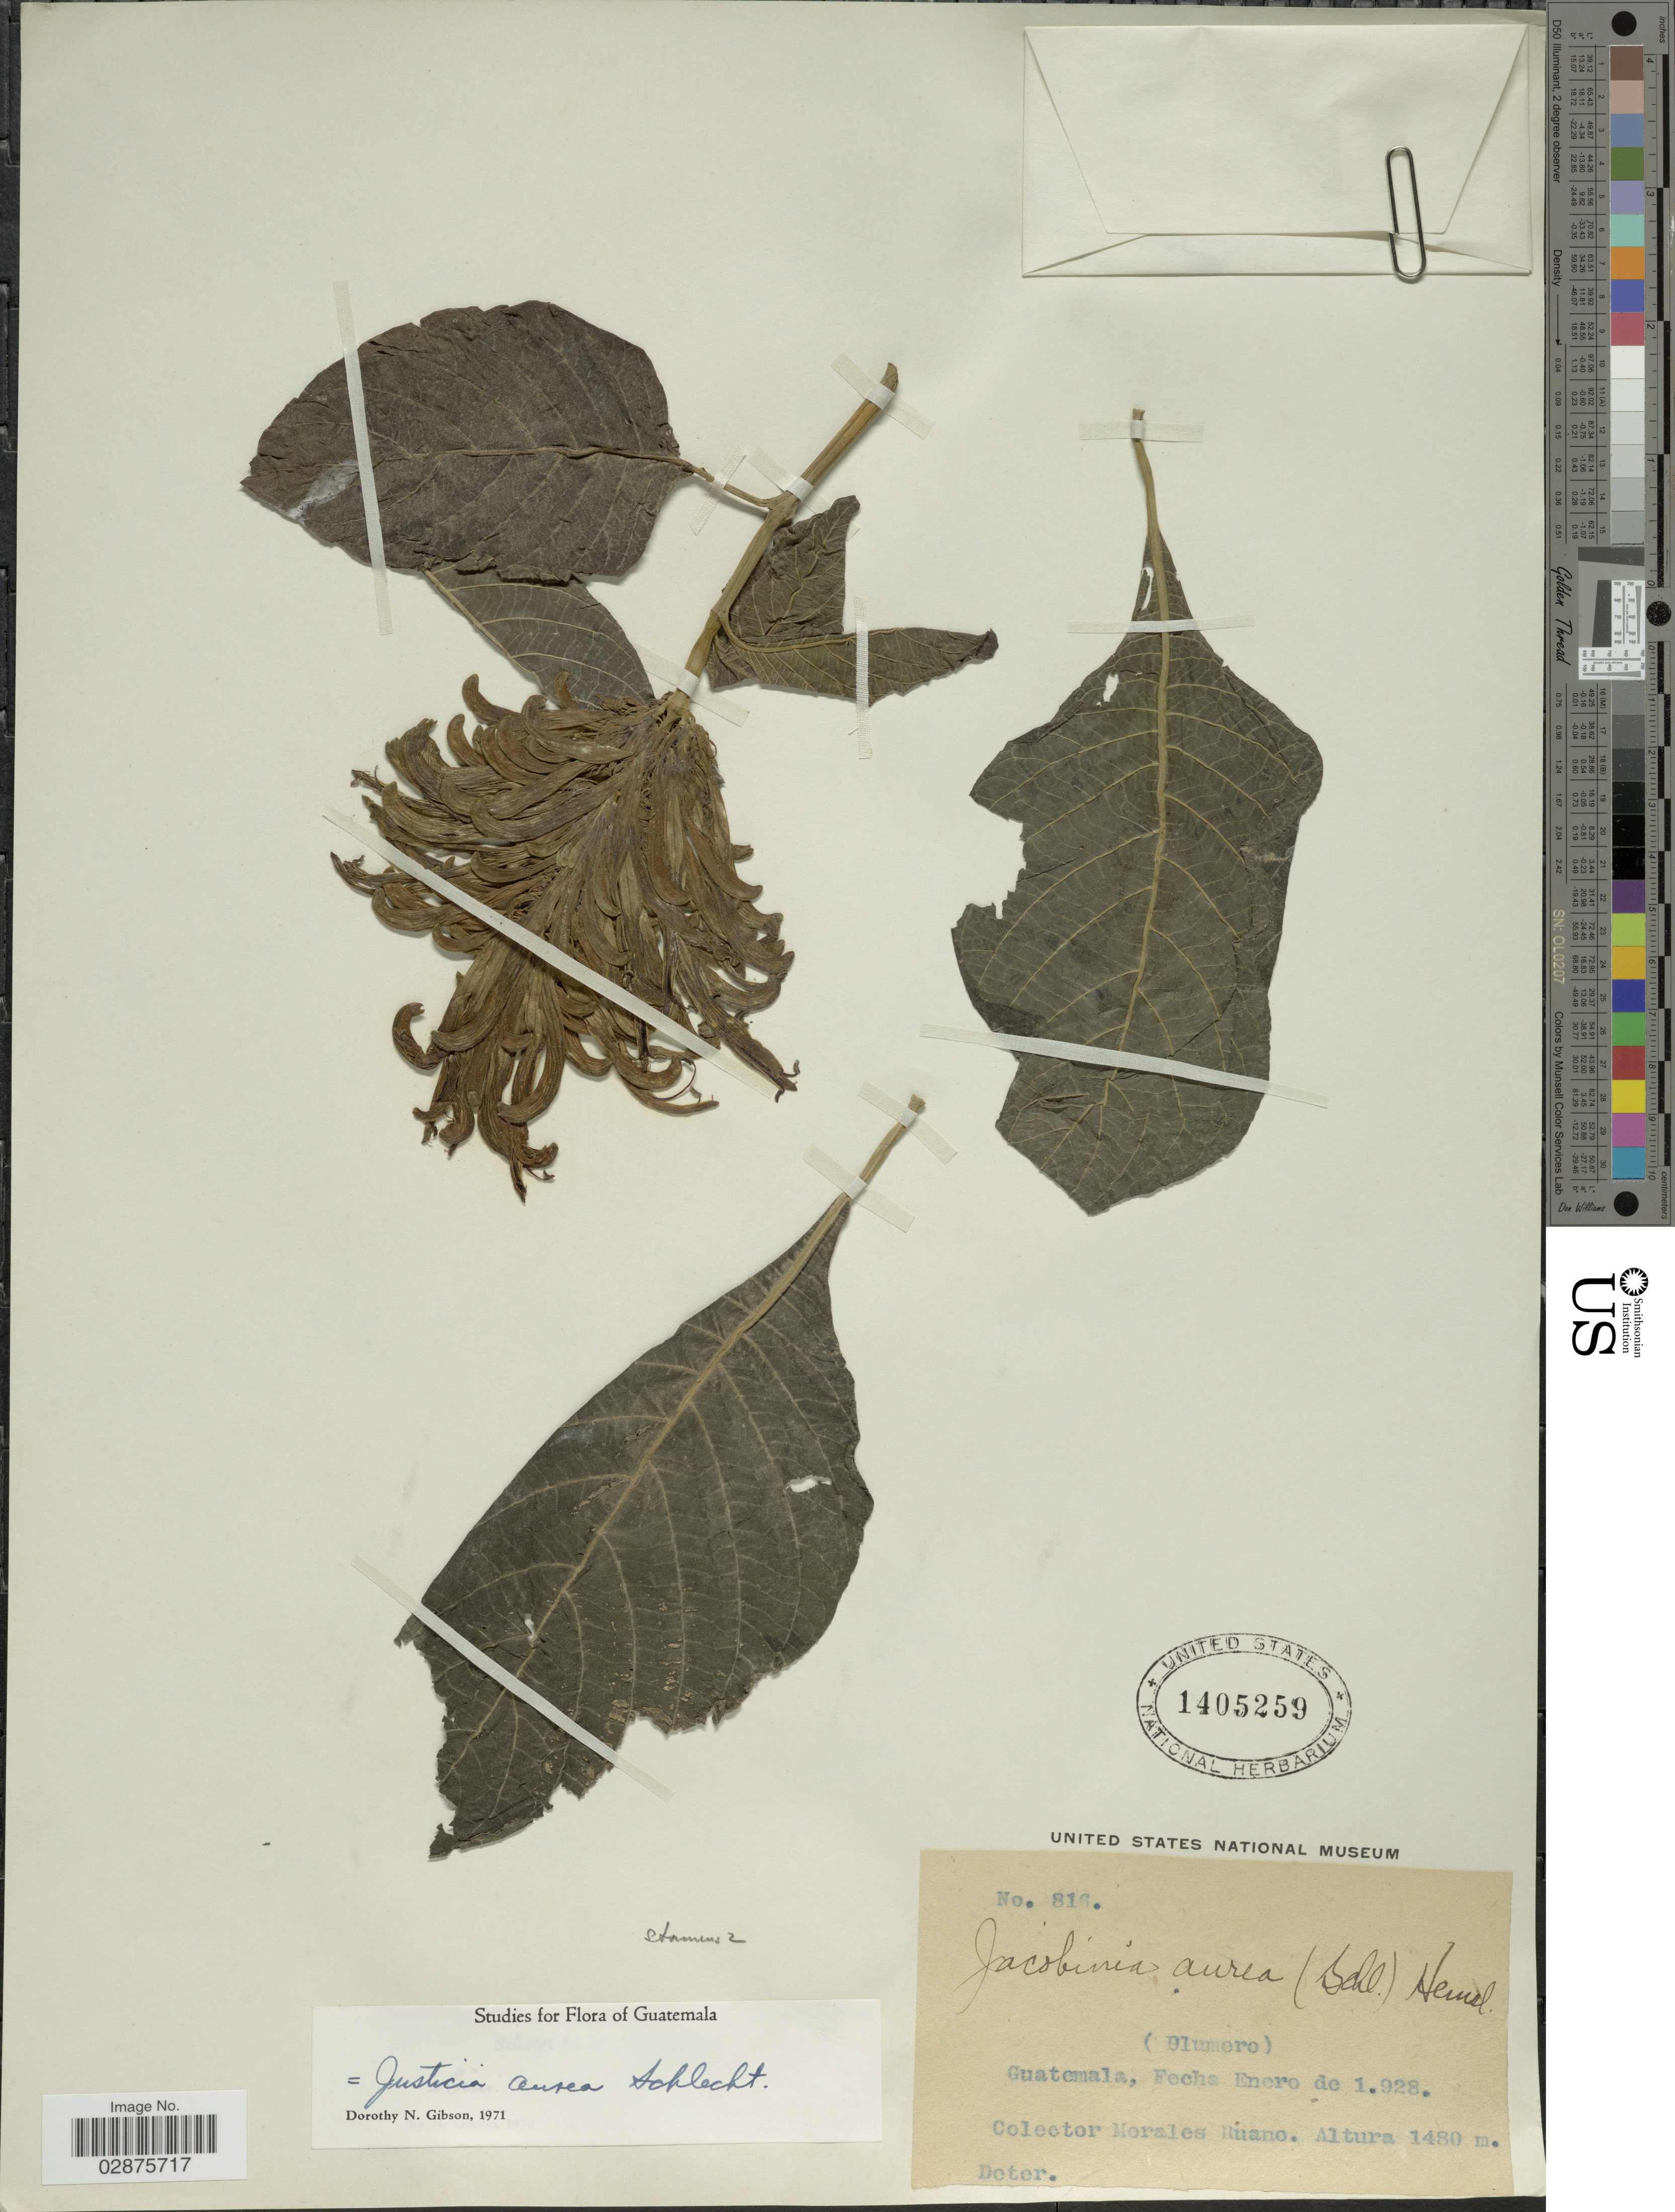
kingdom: Plantae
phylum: Tracheophyta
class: Magnoliopsida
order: Lamiales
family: Acanthaceae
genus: Justicia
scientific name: Justicia aurea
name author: Schltdl.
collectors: M. Ruano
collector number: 816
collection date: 1928-01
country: Guatemala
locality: (Blumero).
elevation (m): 1480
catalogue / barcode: US 1405259